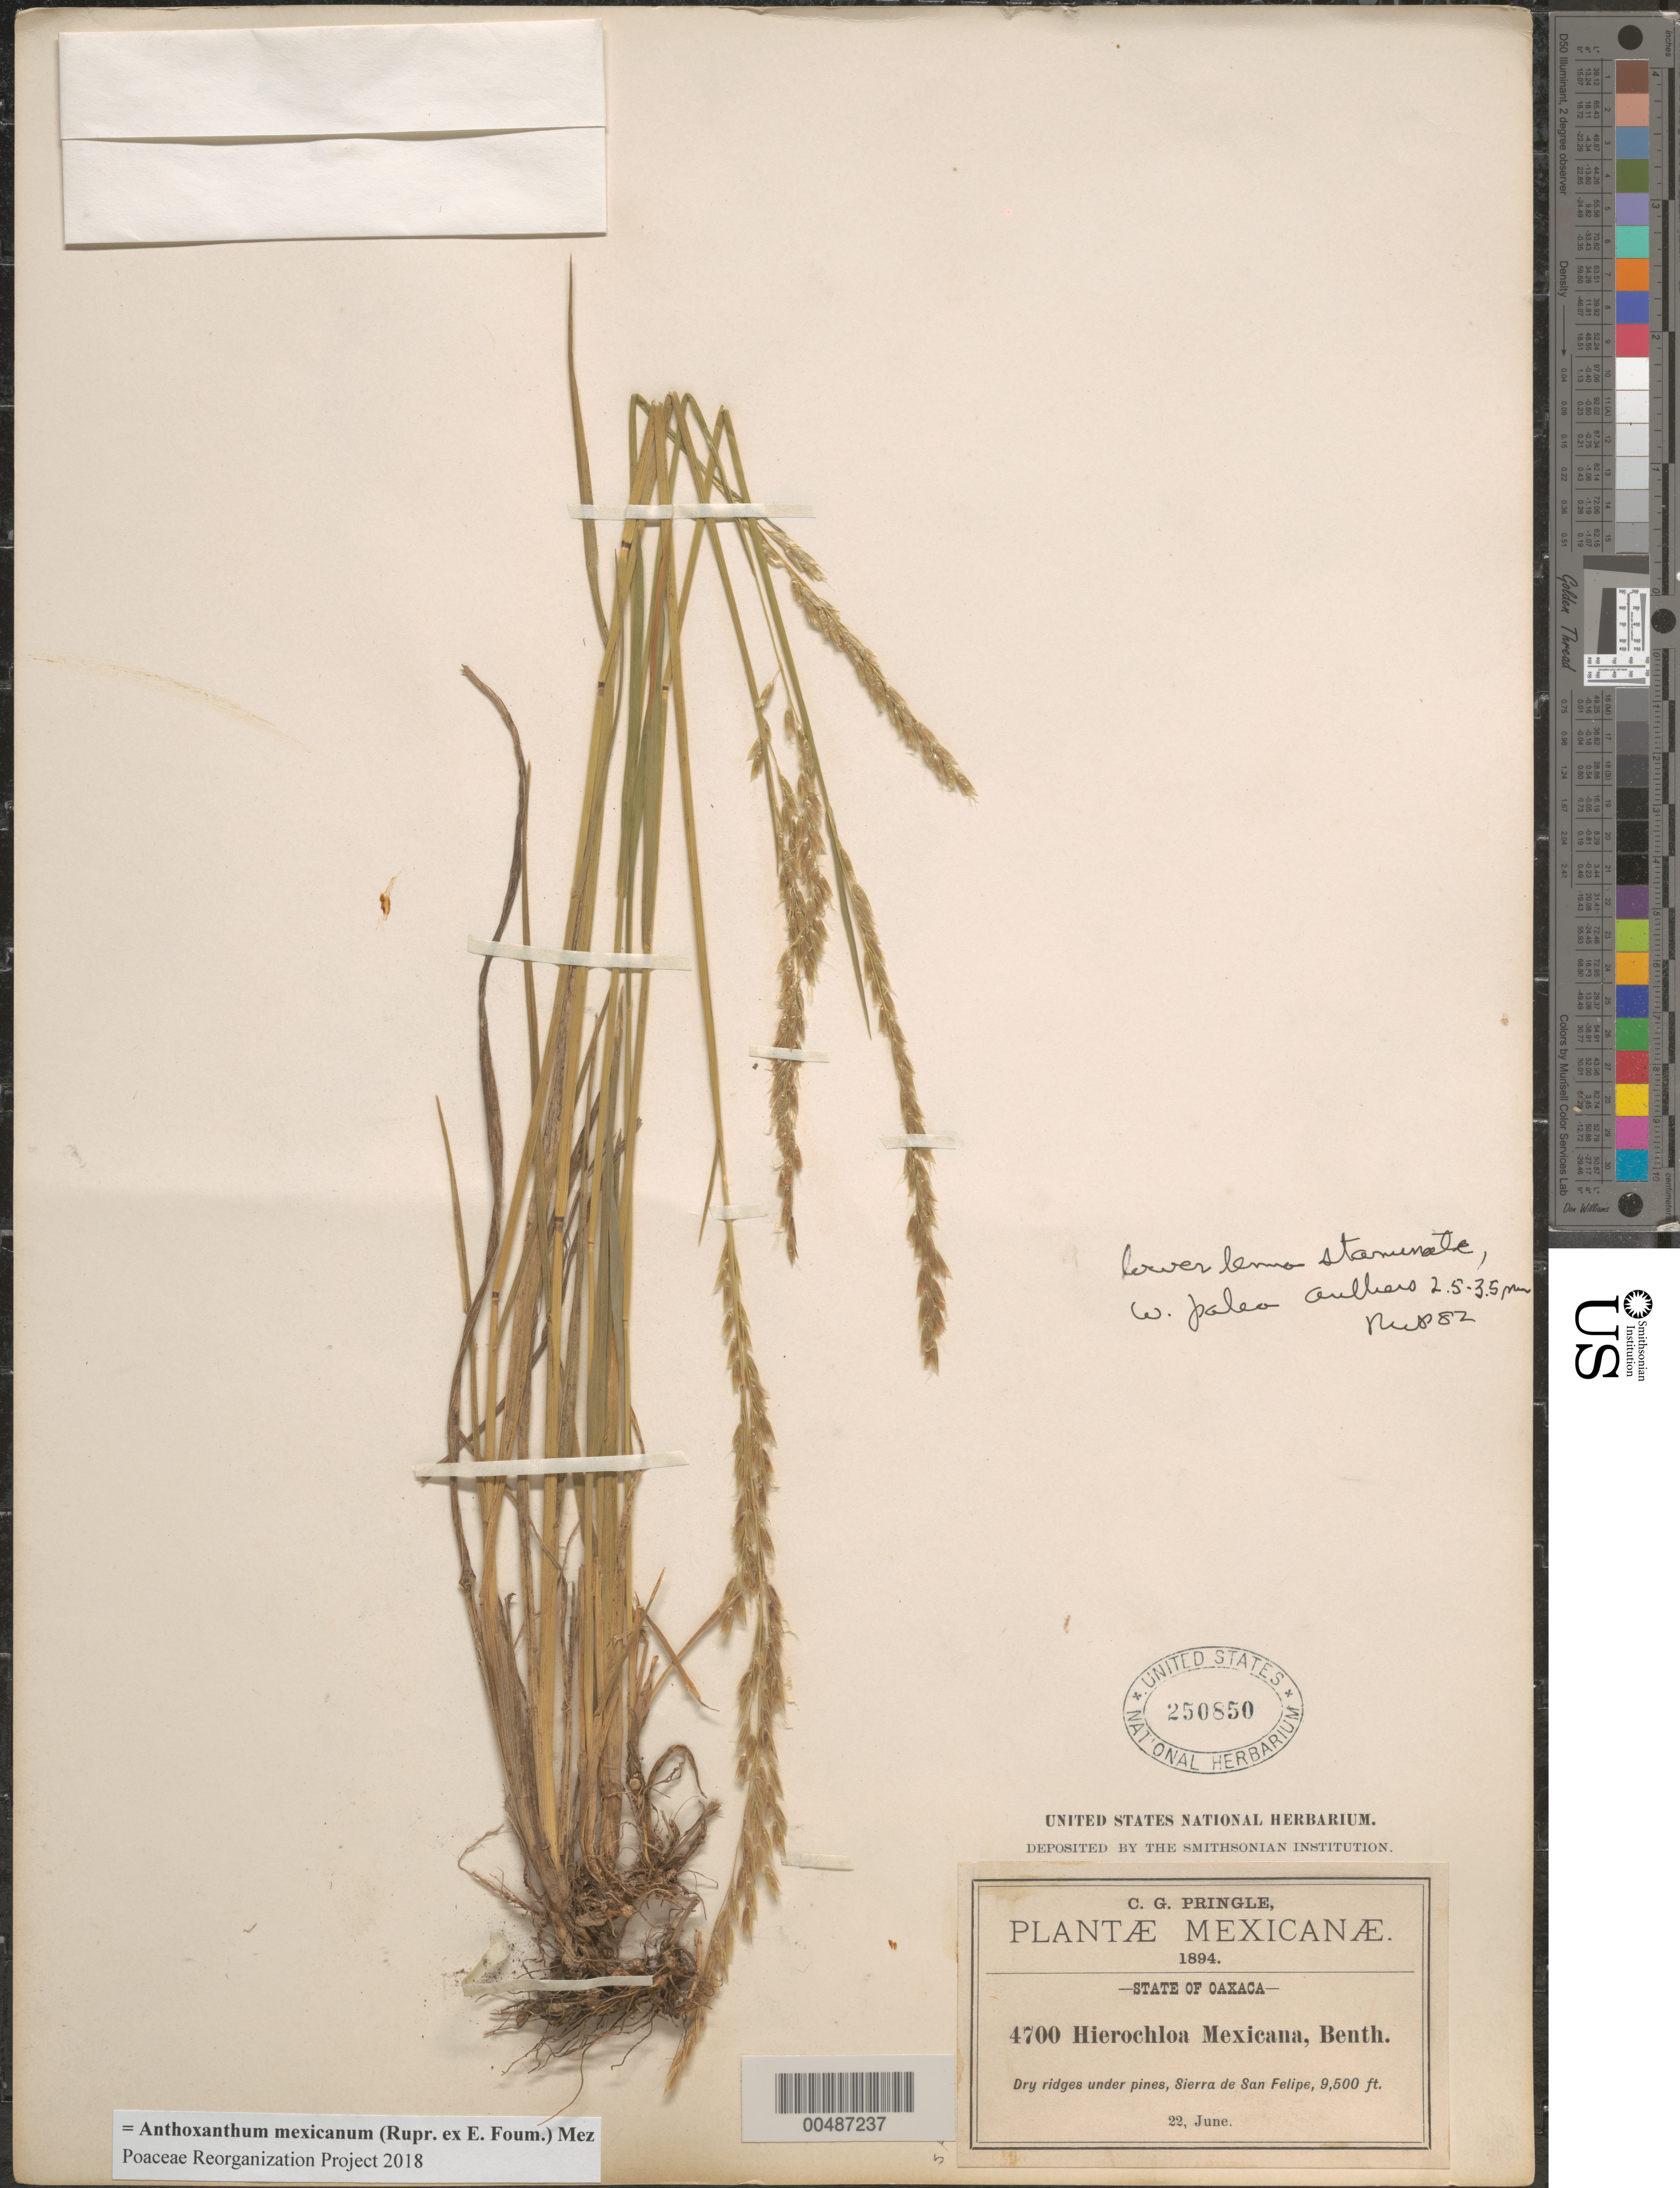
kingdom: Plantae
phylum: Tracheophyta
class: Liliopsida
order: Poales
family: Poaceae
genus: Anthoxanthum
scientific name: Anthoxanthum mexicanum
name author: (Rupr. ex E. Fourn.) Mez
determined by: Poaceae Reorganization Project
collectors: C. G. Pringle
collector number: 4700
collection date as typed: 22 Jun 1894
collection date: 1894-06-22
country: Mexico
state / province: Oaxaca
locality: Sierra de San Felipe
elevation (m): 2896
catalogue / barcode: US 250850